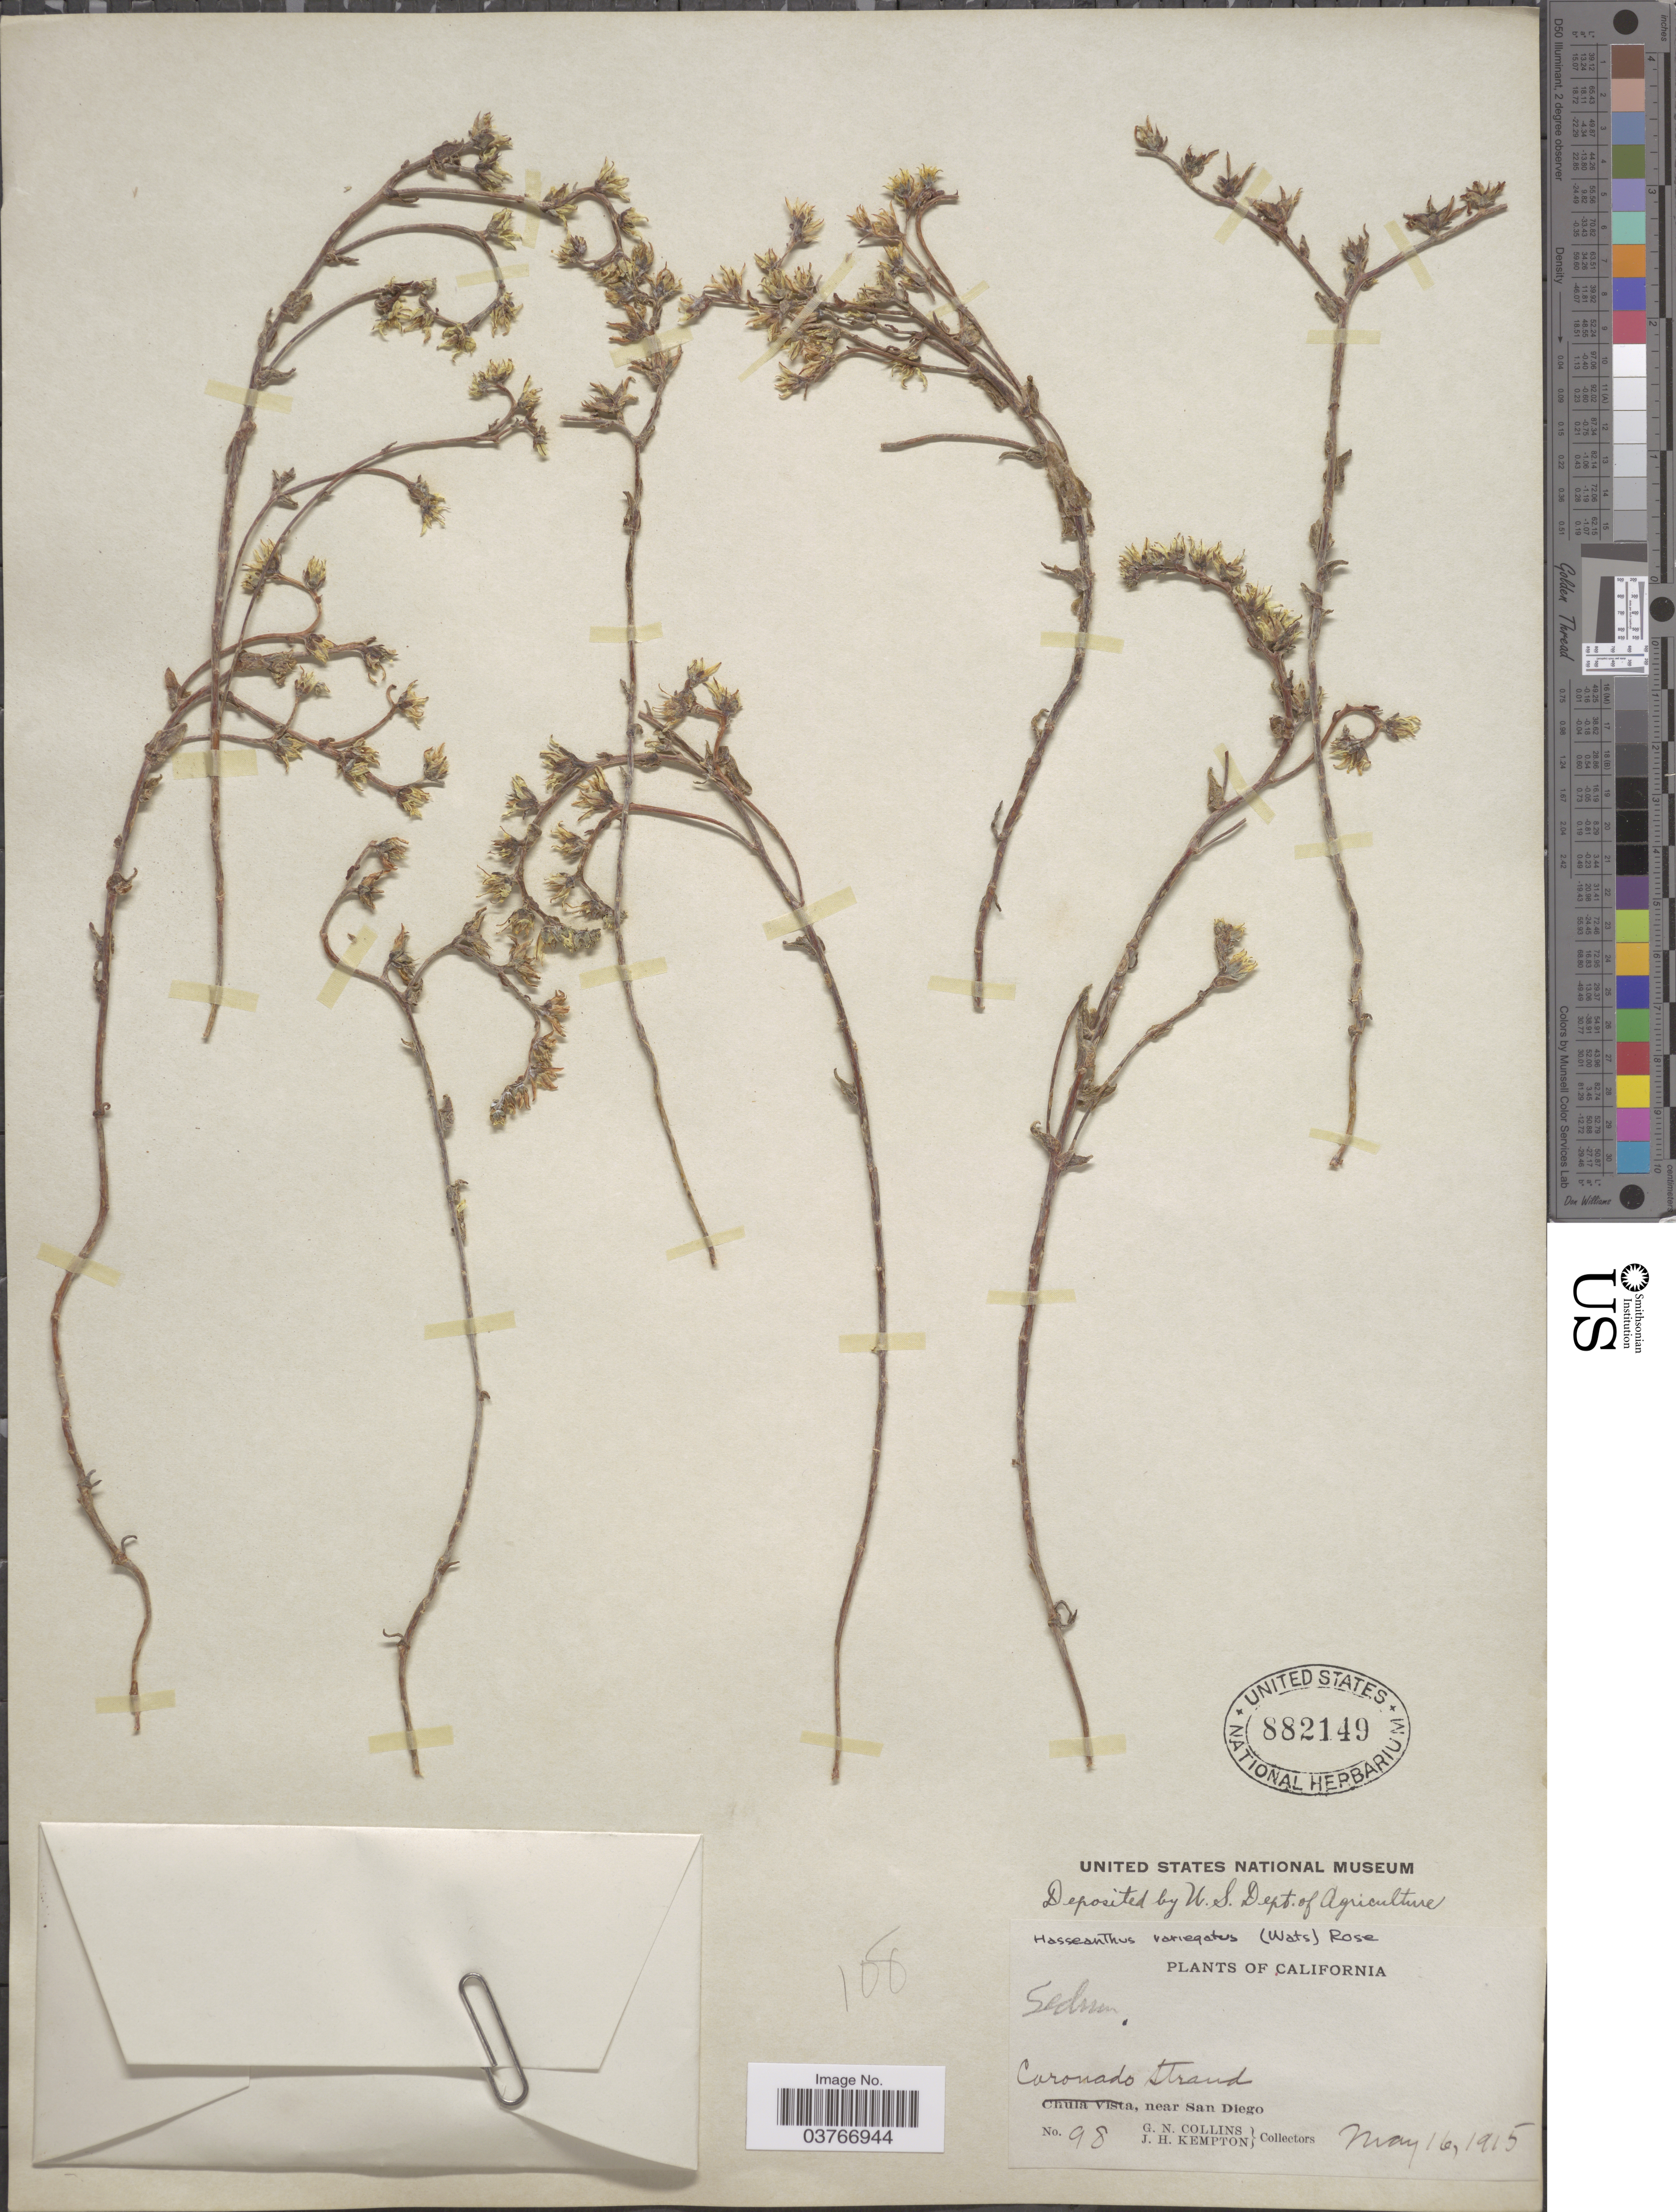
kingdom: Plantae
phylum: Tracheophyta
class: Magnoliopsida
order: Saxifragales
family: Crassulaceae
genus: Sedum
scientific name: Sedum sp.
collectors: G. Collins & J. H. Kempton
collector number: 98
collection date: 1915-05-16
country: United States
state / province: California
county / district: San Diego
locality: Coronado Strand. Near San Diego.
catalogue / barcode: US 882149